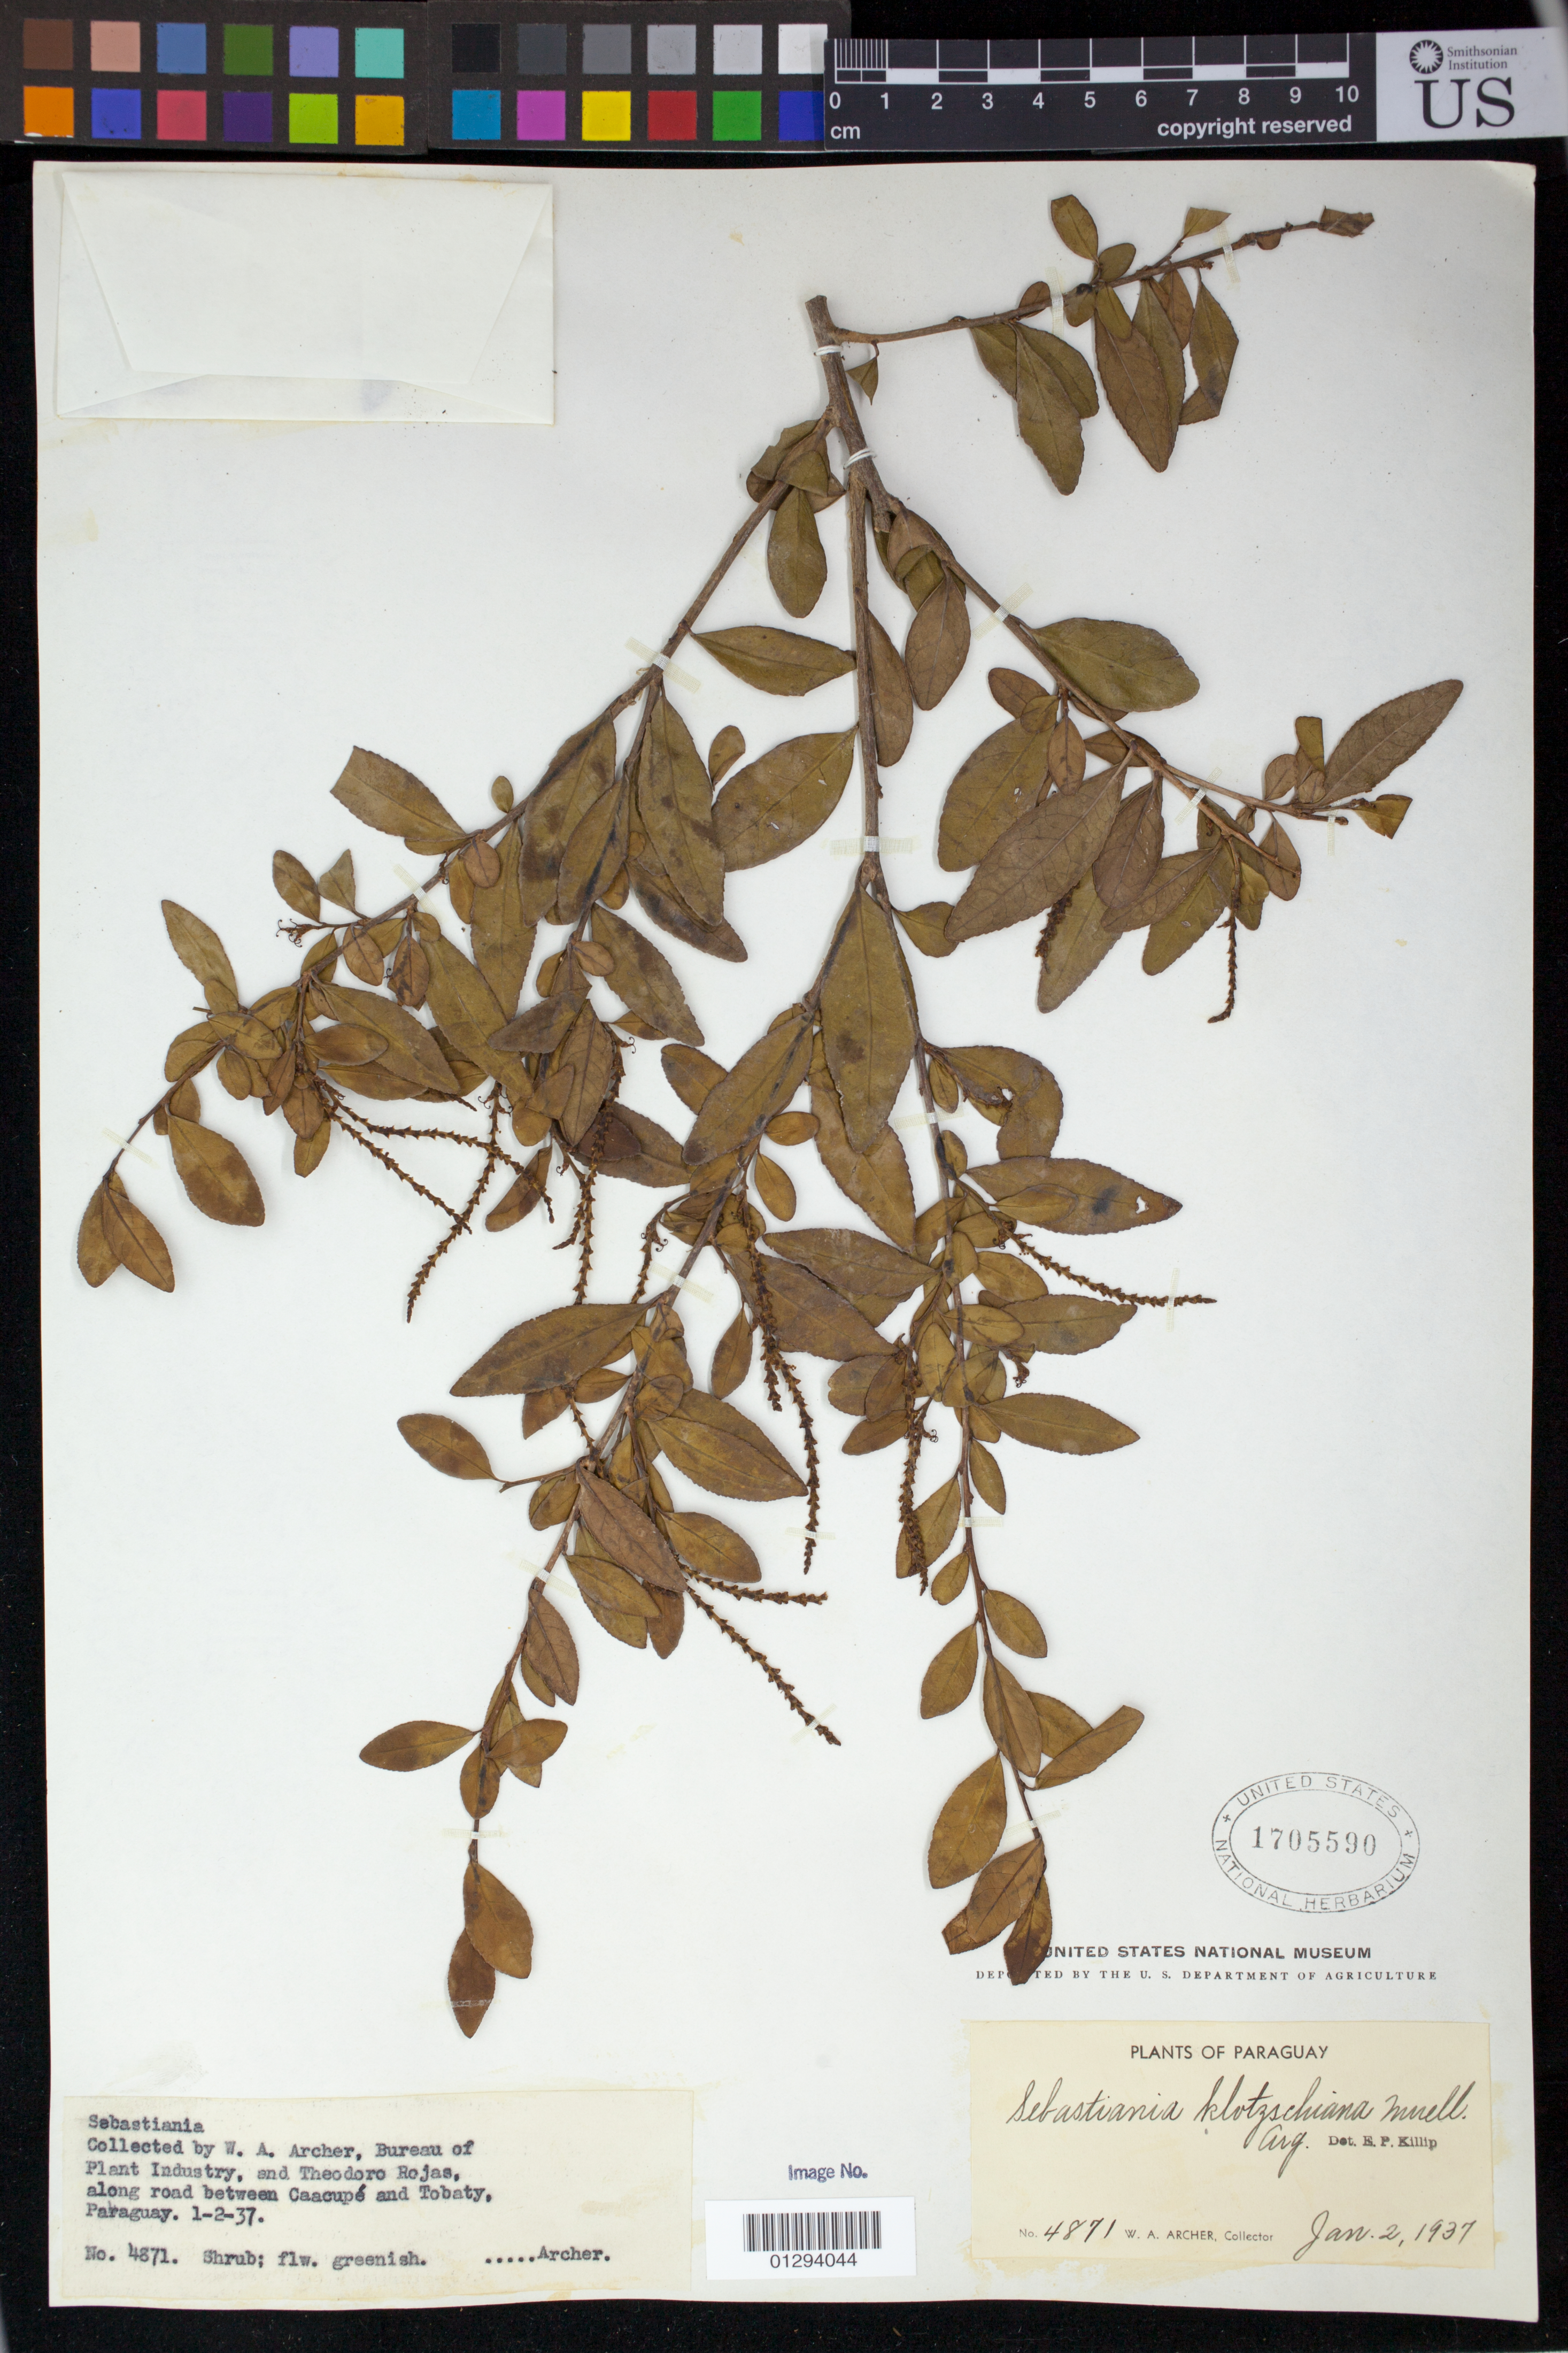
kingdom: Plantae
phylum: Tracheophyta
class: Magnoliopsida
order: Malpighiales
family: Euphorbiaceae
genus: Sebastiania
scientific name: Sebastiania commersoniana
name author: (Baill.) L.B. Sm. & Downs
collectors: W. A. Archer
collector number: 4871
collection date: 1937-01-02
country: Paraguay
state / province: Cordillera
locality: along road between Caacupe and Tobaty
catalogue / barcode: US 1705590